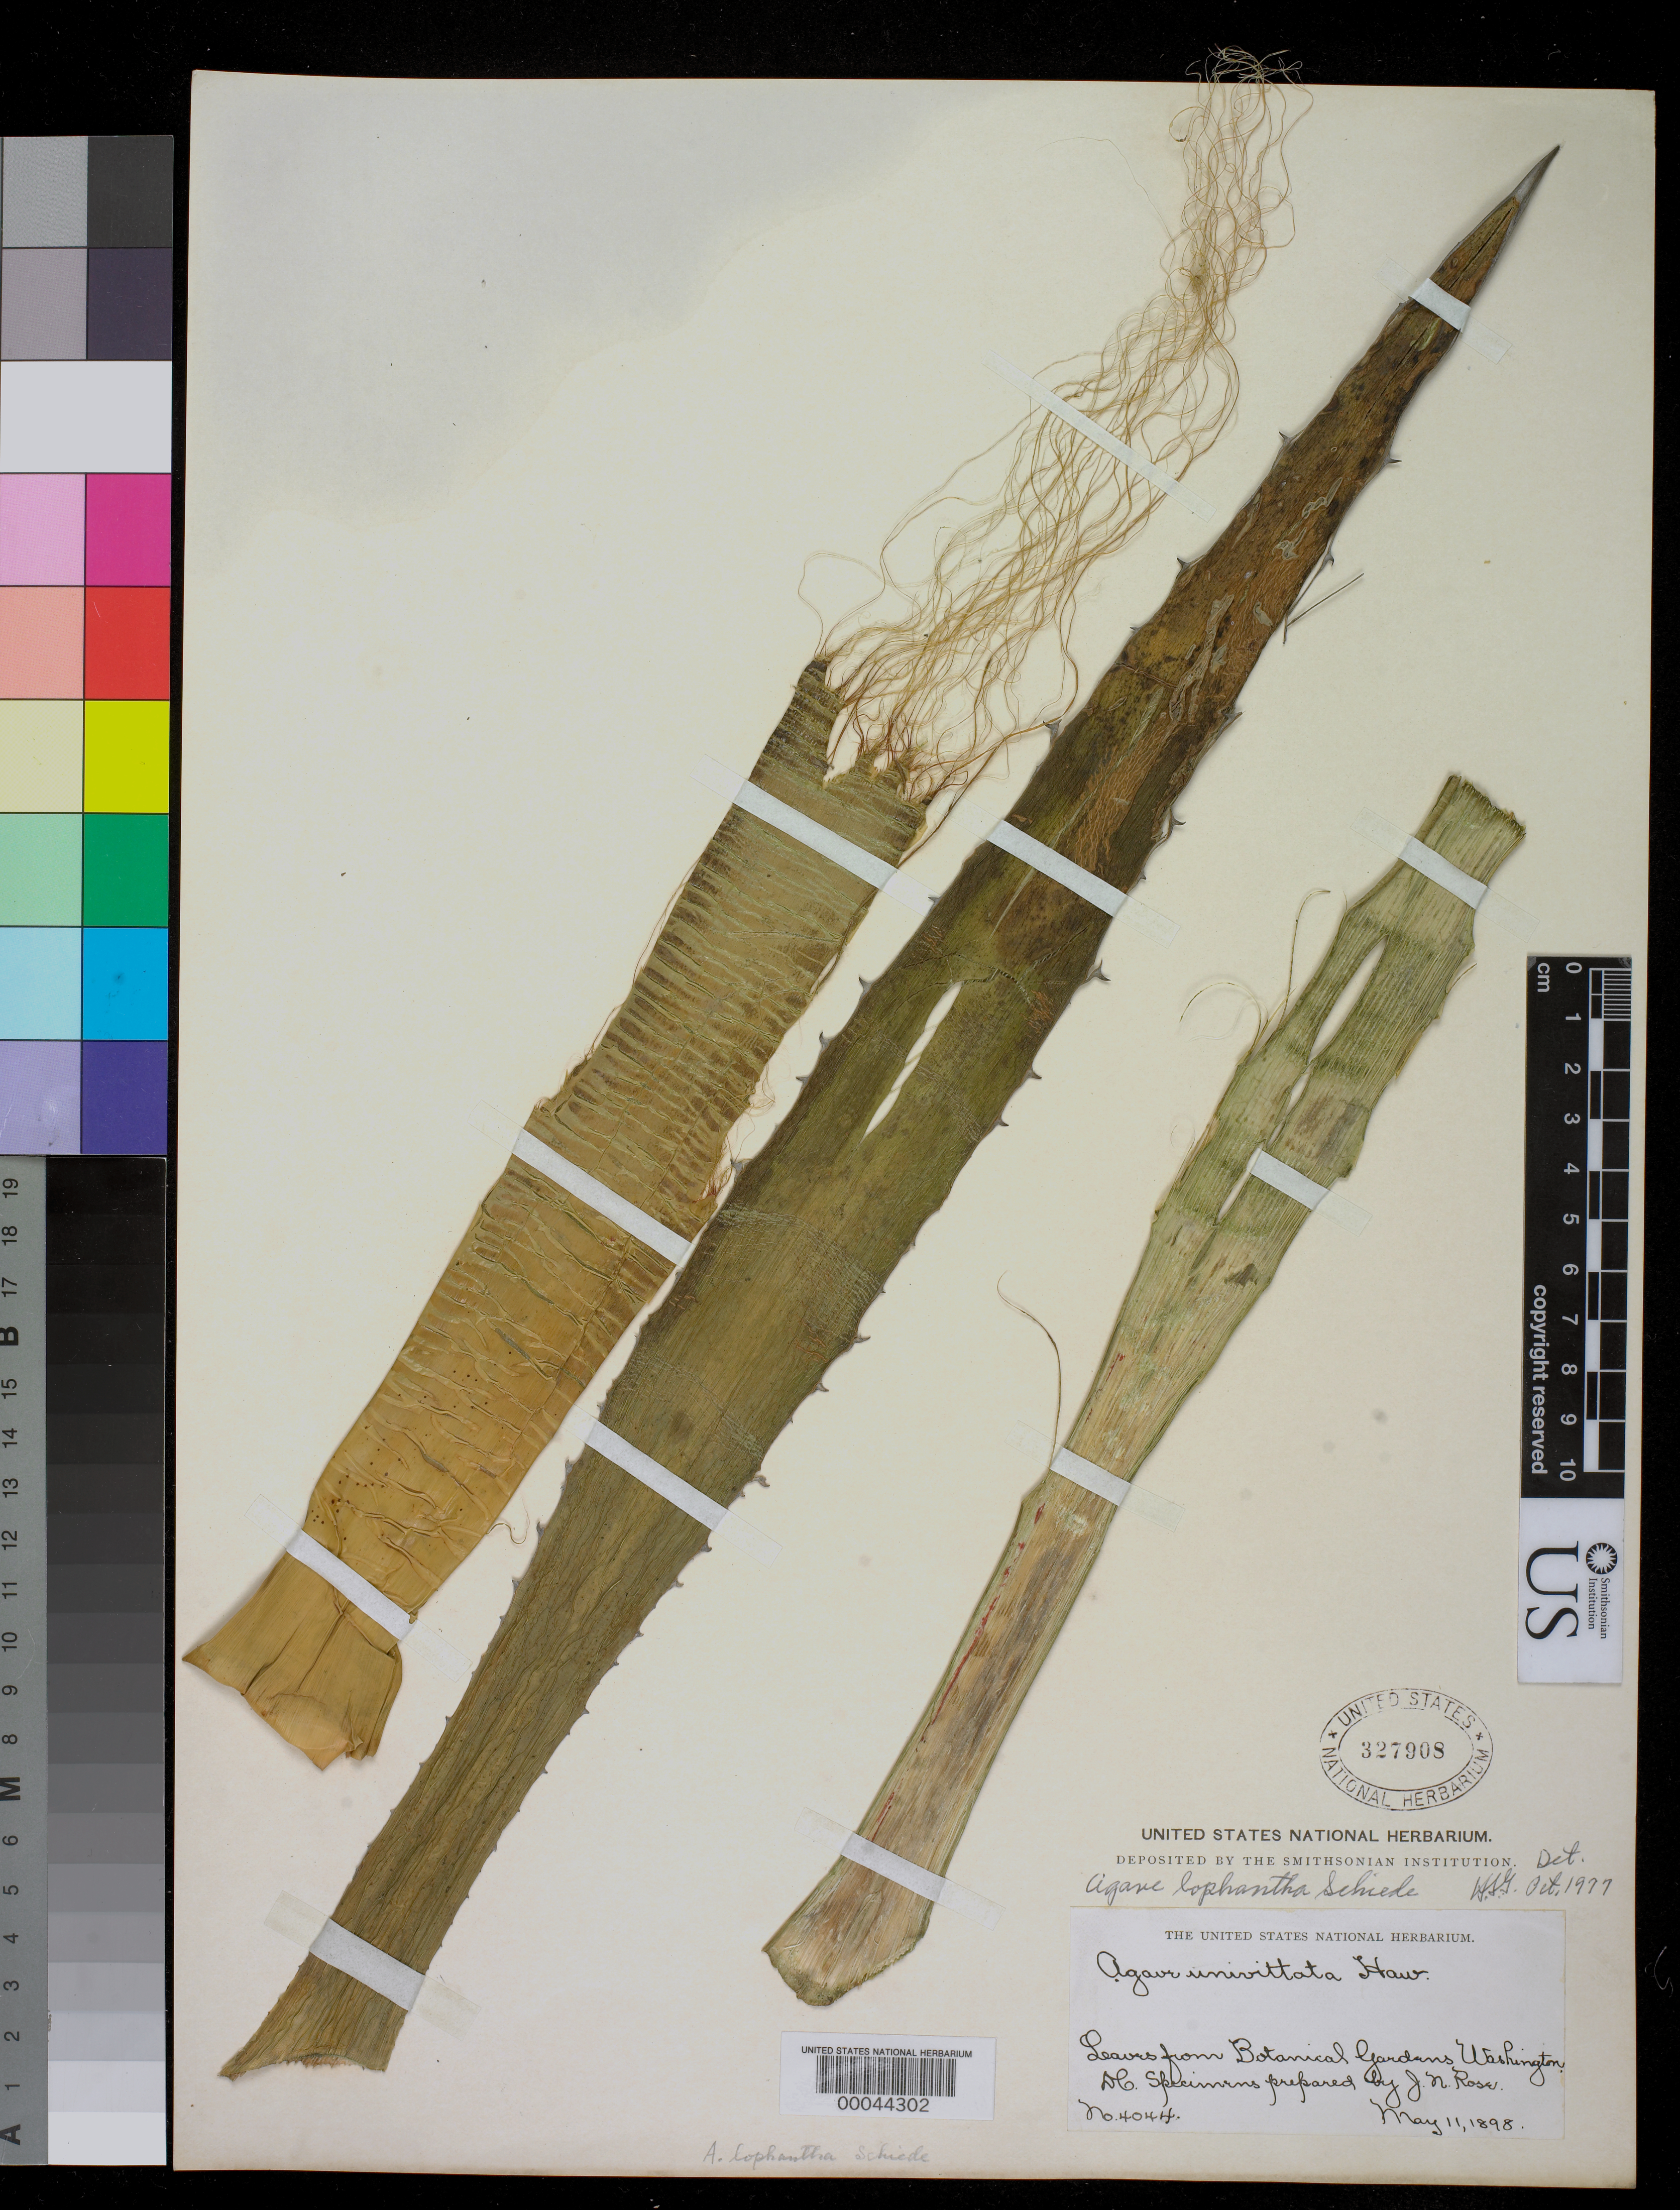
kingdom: Plantae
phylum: Tracheophyta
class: Liliopsida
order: Asparagales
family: Asparagaceae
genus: Agave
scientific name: Agave lophantha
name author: Schiede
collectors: J. N. Rose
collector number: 4044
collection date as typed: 11 Sep 1920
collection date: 1920-09-11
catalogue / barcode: US 327908